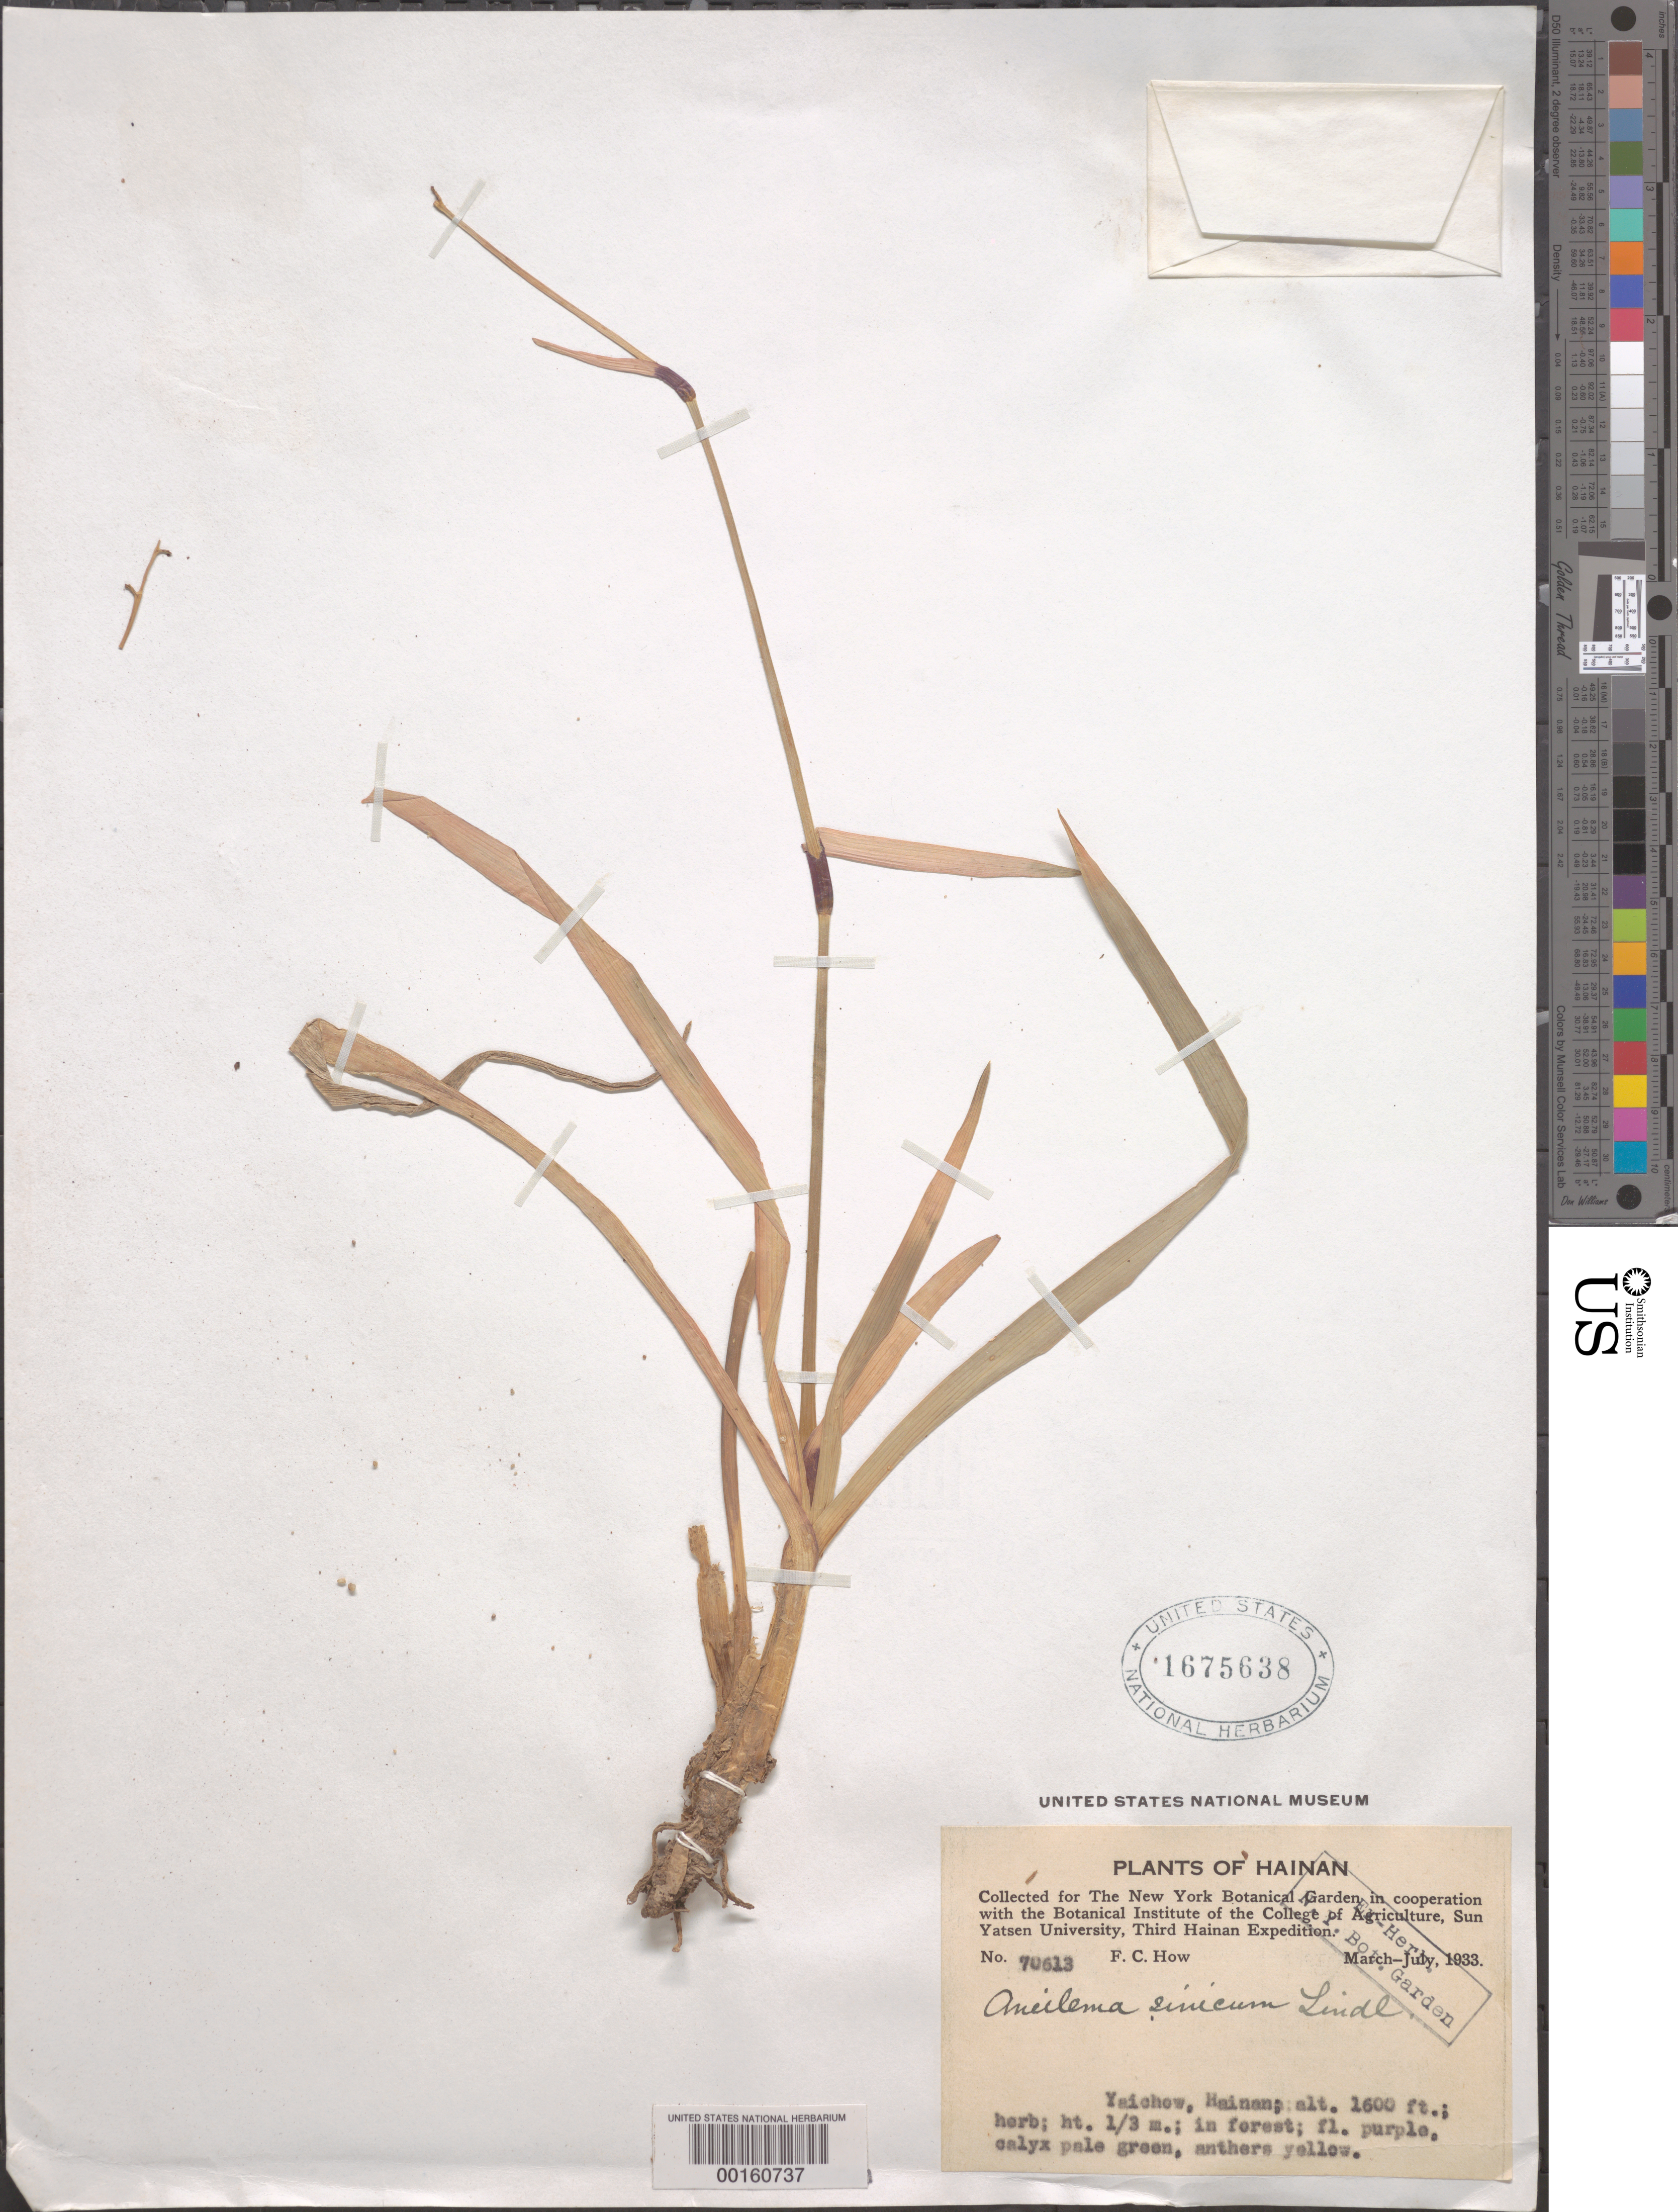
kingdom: Plantae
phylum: Tracheophyta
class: Liliopsida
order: Commelinales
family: Commelinaceae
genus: Murdannia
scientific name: Murdannia simplex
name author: (Vahl) Brenan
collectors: F. How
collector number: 70613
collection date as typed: Mar 1933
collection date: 1933-03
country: China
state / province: Hainan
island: Hainan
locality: Hainan: yaichow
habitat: Forest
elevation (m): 488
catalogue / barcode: US 1675638